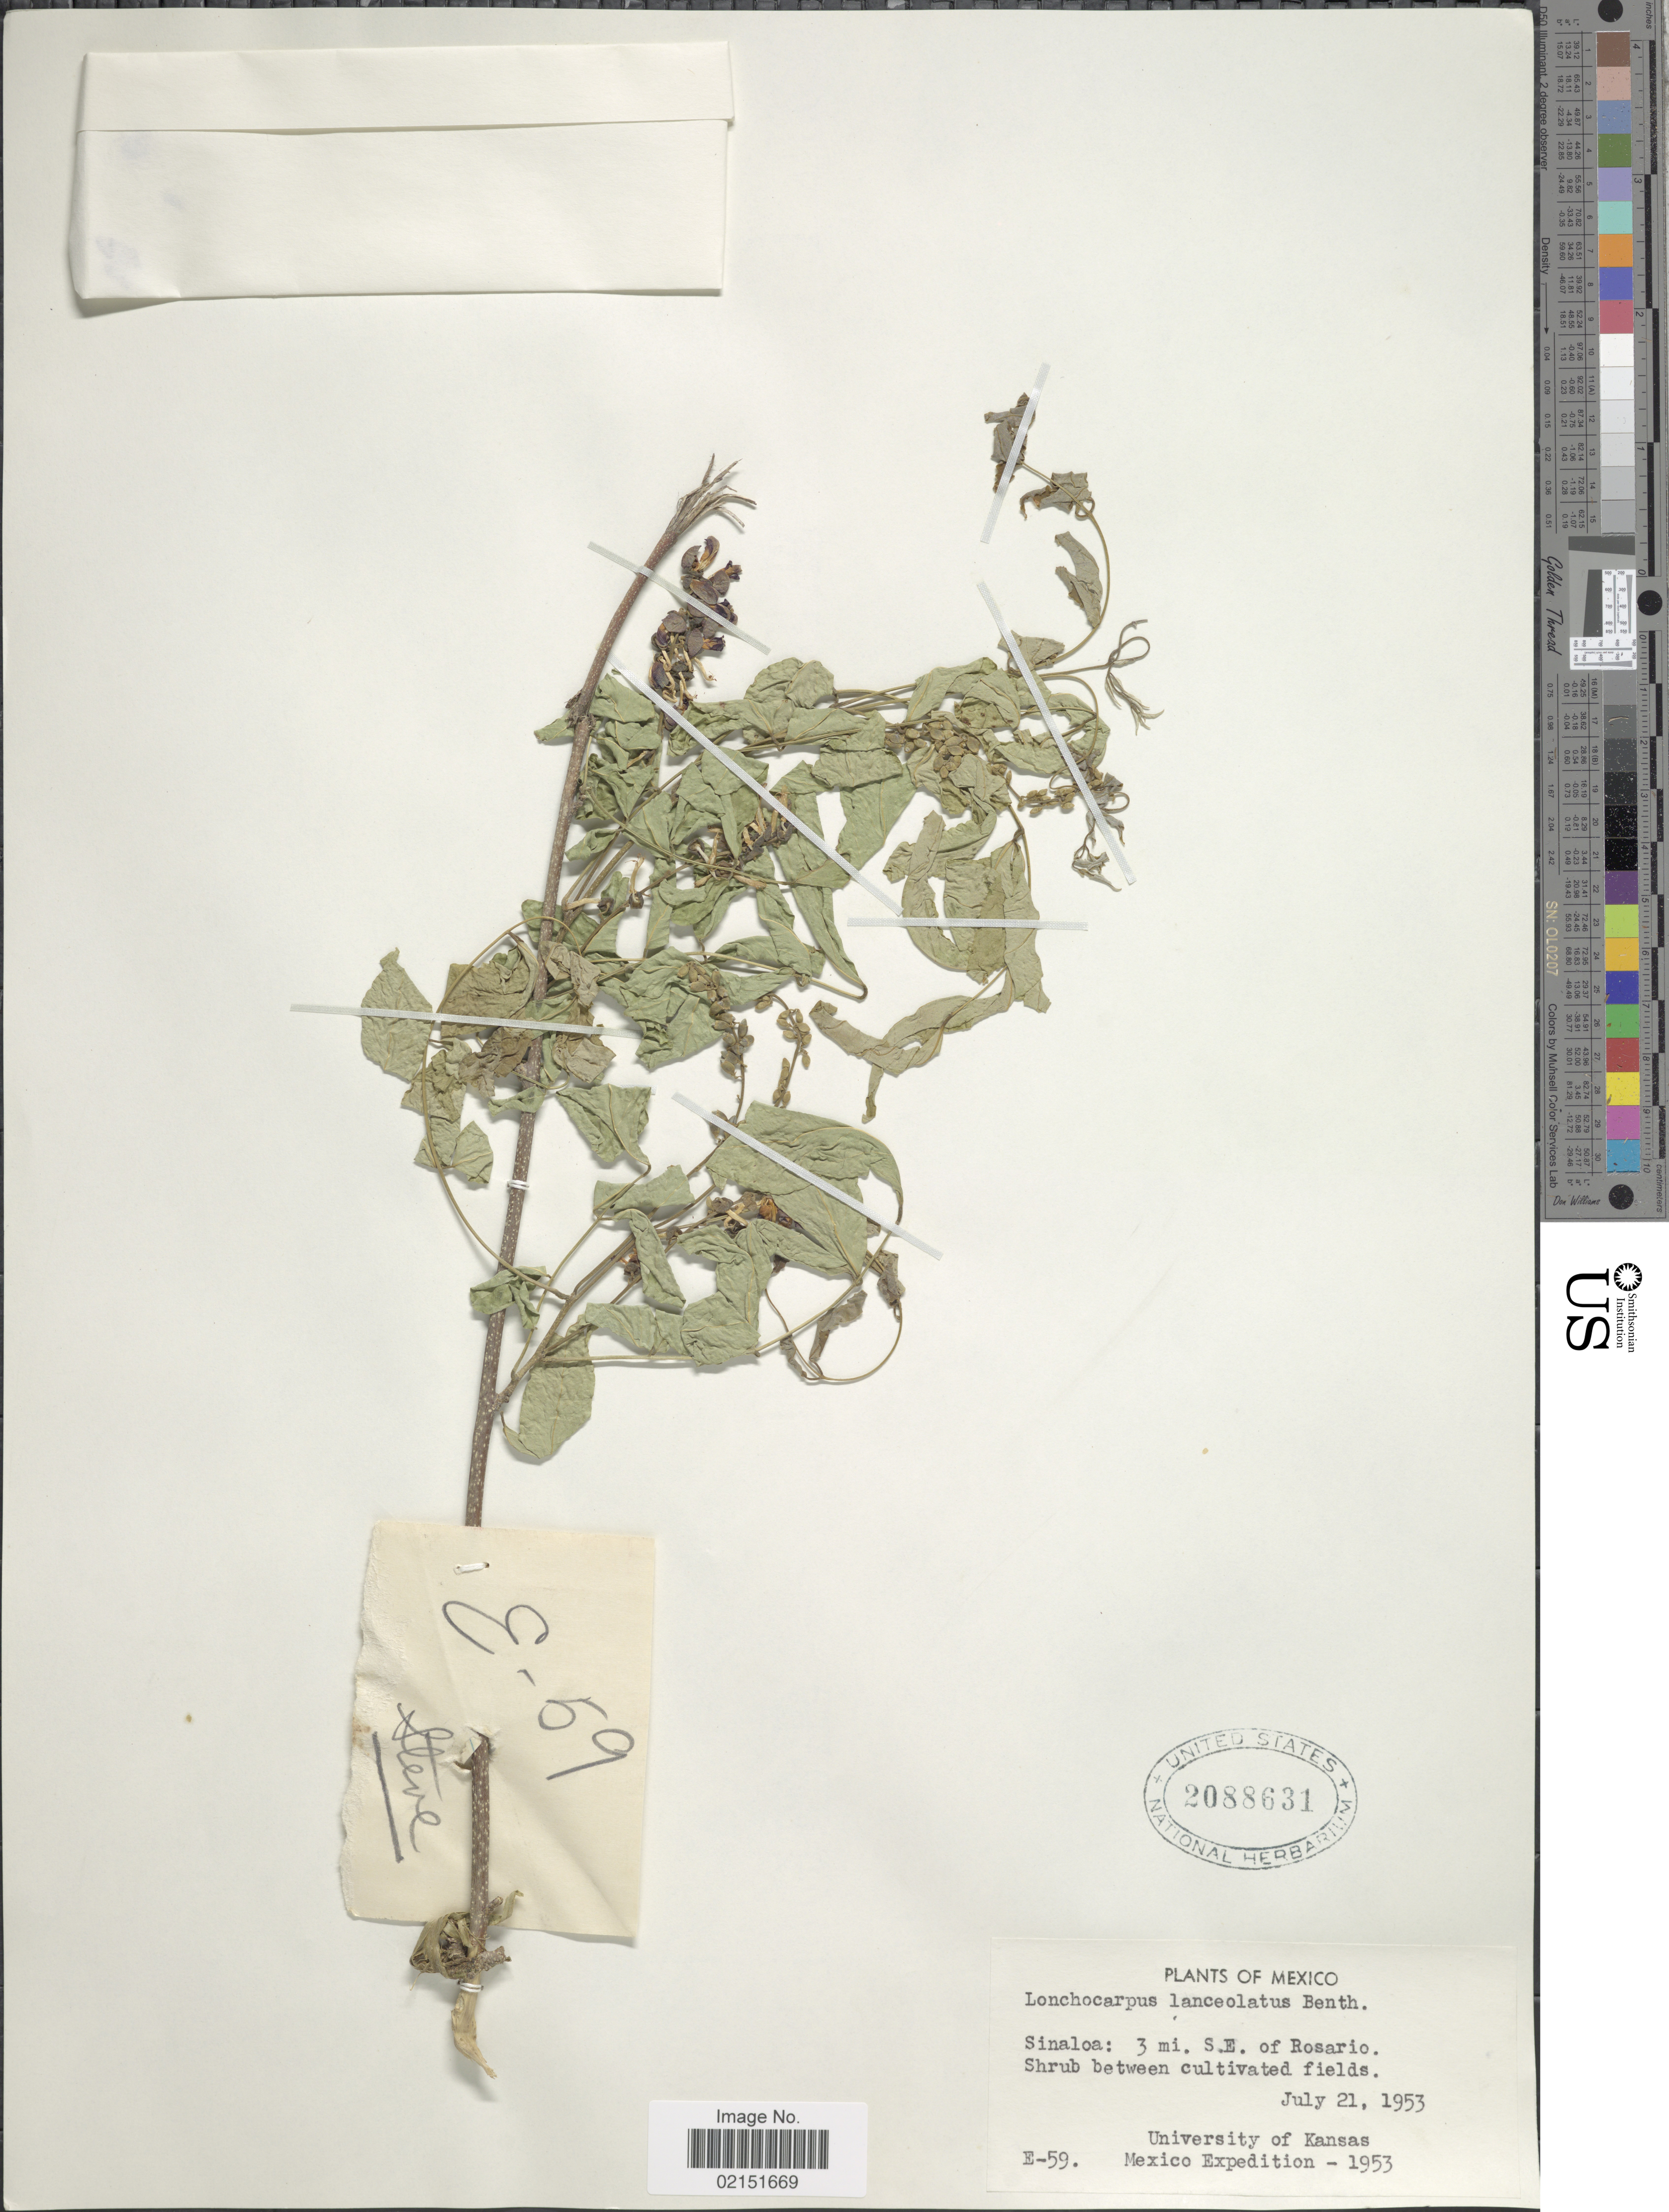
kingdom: Plantae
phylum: Tracheophyta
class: Magnoliopsida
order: Fabales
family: Fabaceae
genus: Lonchocarpus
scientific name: Lonchocarpus lanceolatus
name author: Benth.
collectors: University of Kansas Mexico Expedition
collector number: E-59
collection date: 1953-07-21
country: Mexico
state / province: Sinaloa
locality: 3 mi. S.E. of Rosario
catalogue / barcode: US 2088631